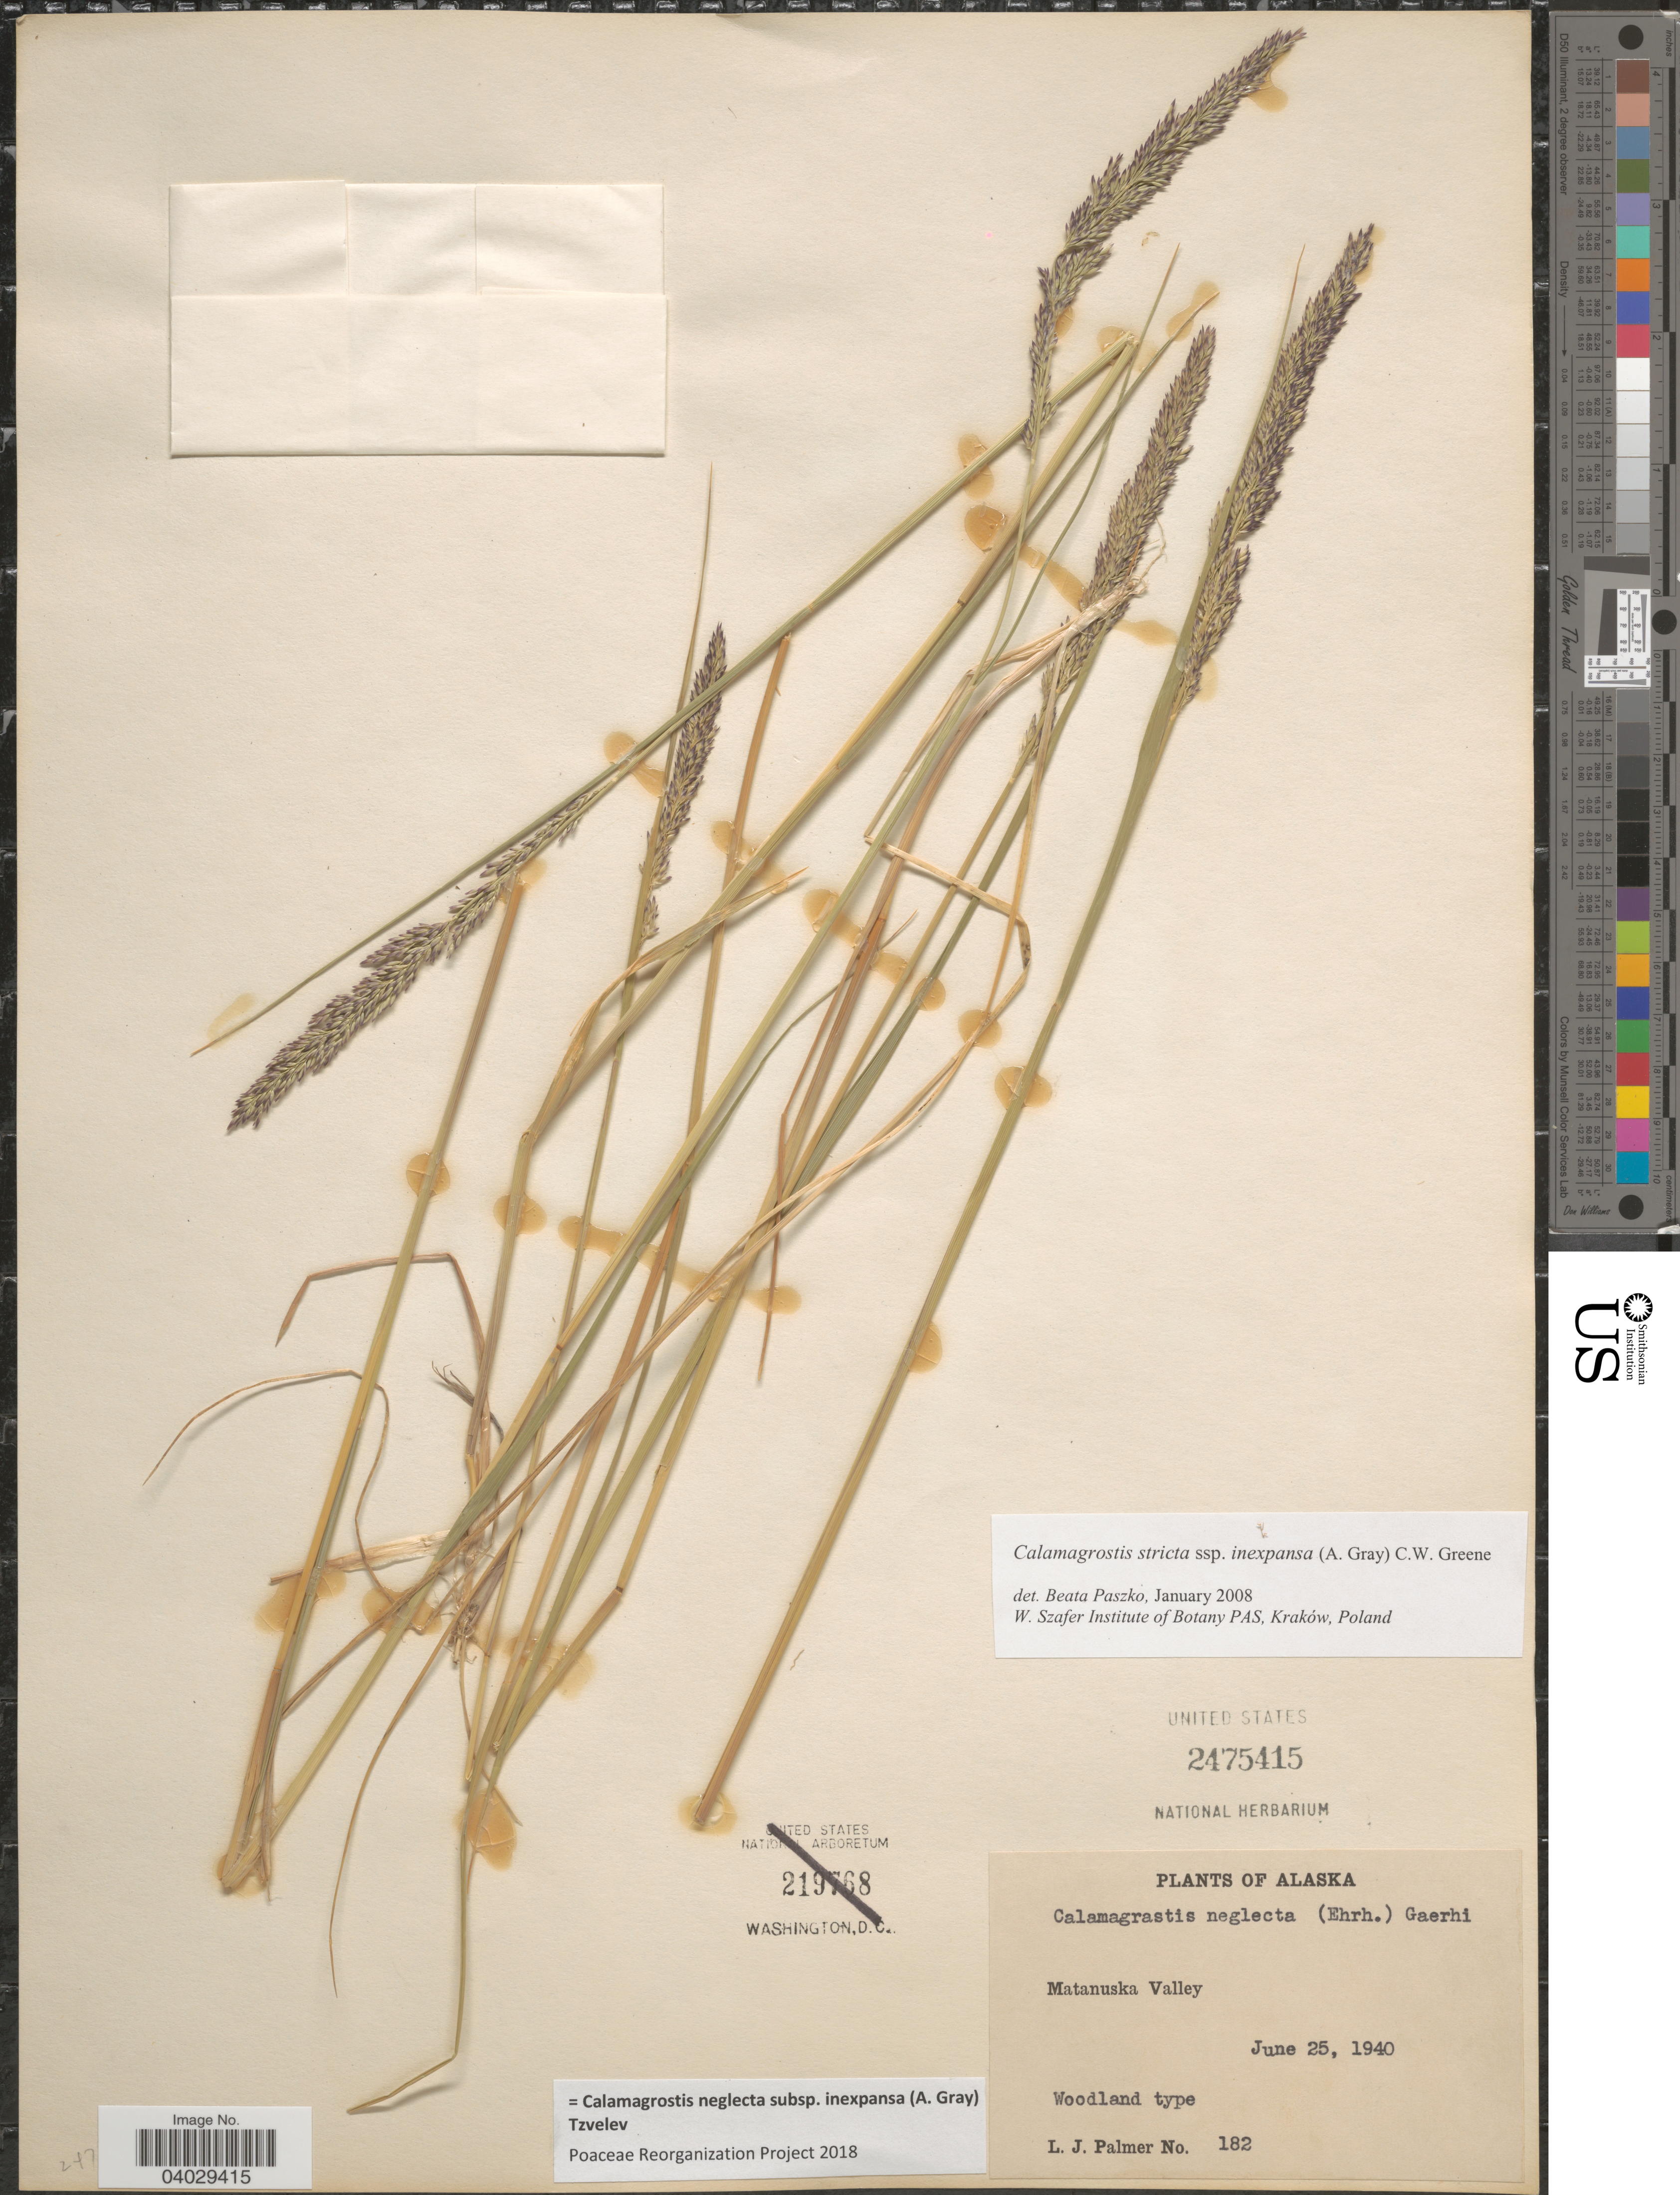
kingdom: Plantae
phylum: Tracheophyta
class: Liliopsida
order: Poales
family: Poaceae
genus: Calamagrostis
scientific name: Calamagrostis neglecta subsp. inexpansa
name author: (A. Gray) Tzvelev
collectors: L. J. Palmer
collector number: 182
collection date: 1940-06-25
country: United States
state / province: Alaska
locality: Matanuska Valley.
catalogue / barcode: US 2475415